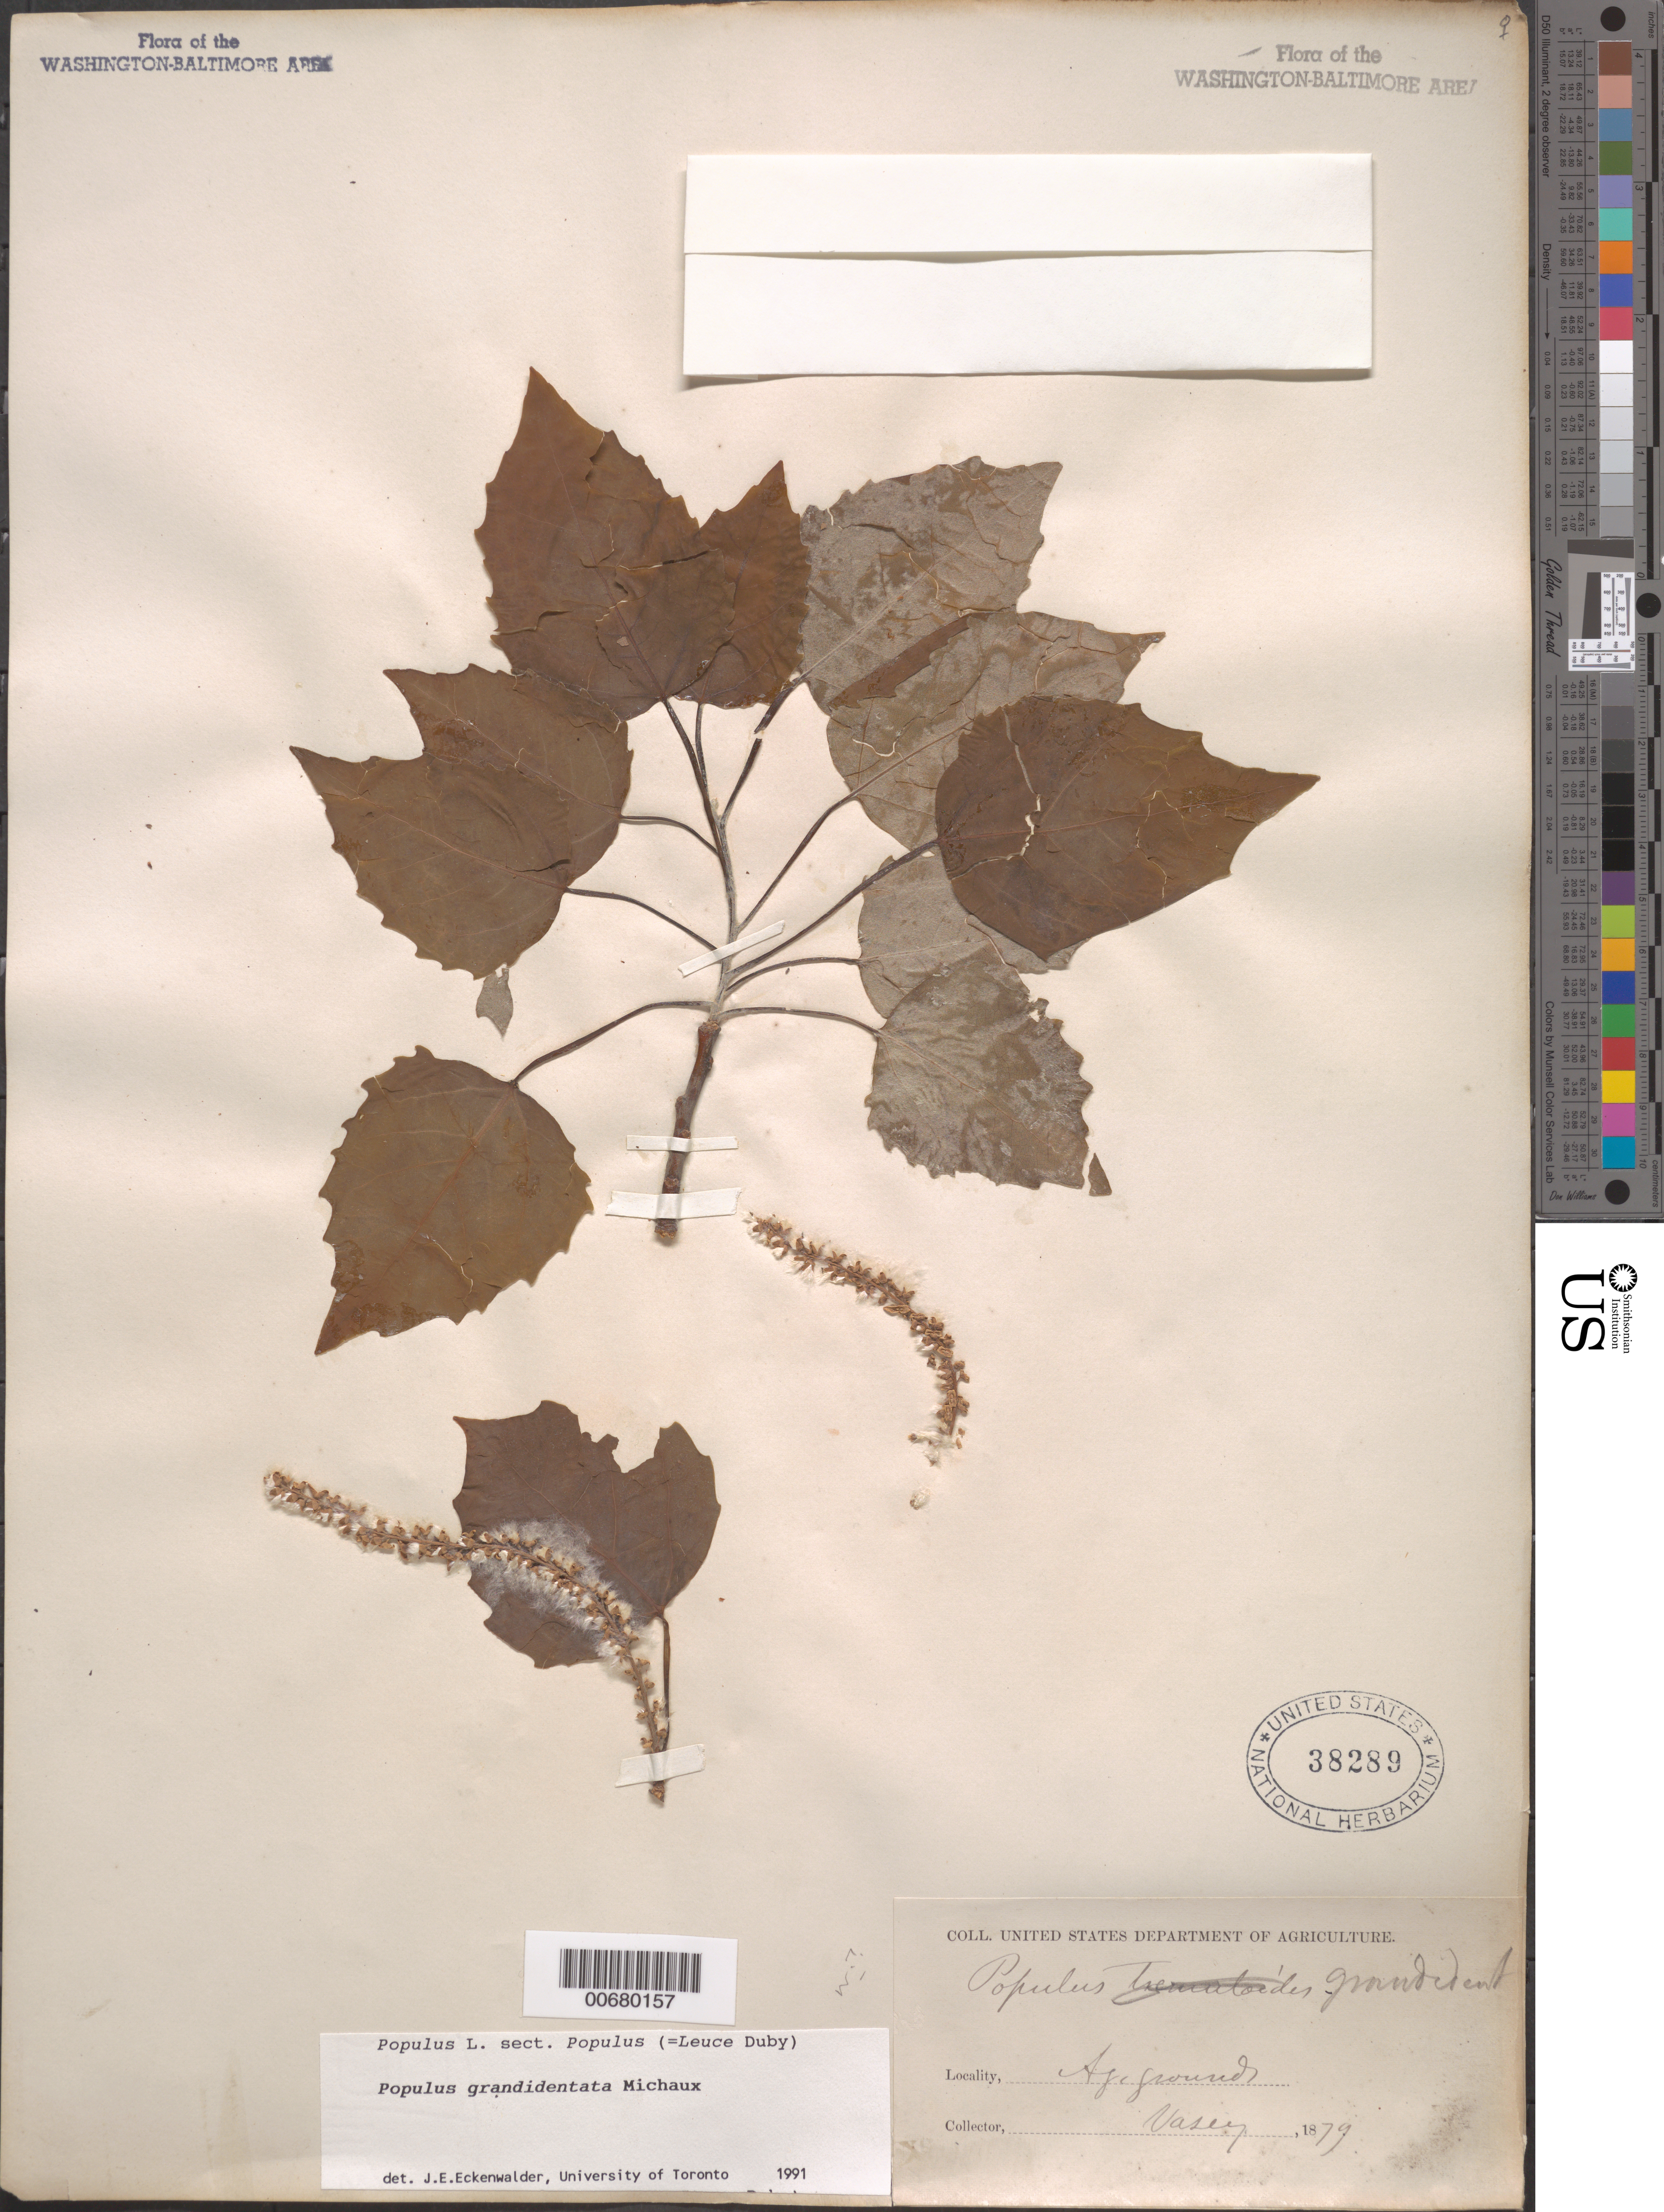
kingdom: Plantae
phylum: Tracheophyta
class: Magnoliopsida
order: Malpighiales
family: Salicaceae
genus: Populus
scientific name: Populus grandidentata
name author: Michx.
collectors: G. R. Vasey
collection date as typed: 1879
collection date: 1879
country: United States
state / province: District of Columbia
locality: Agricultural grounds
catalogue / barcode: US 38289